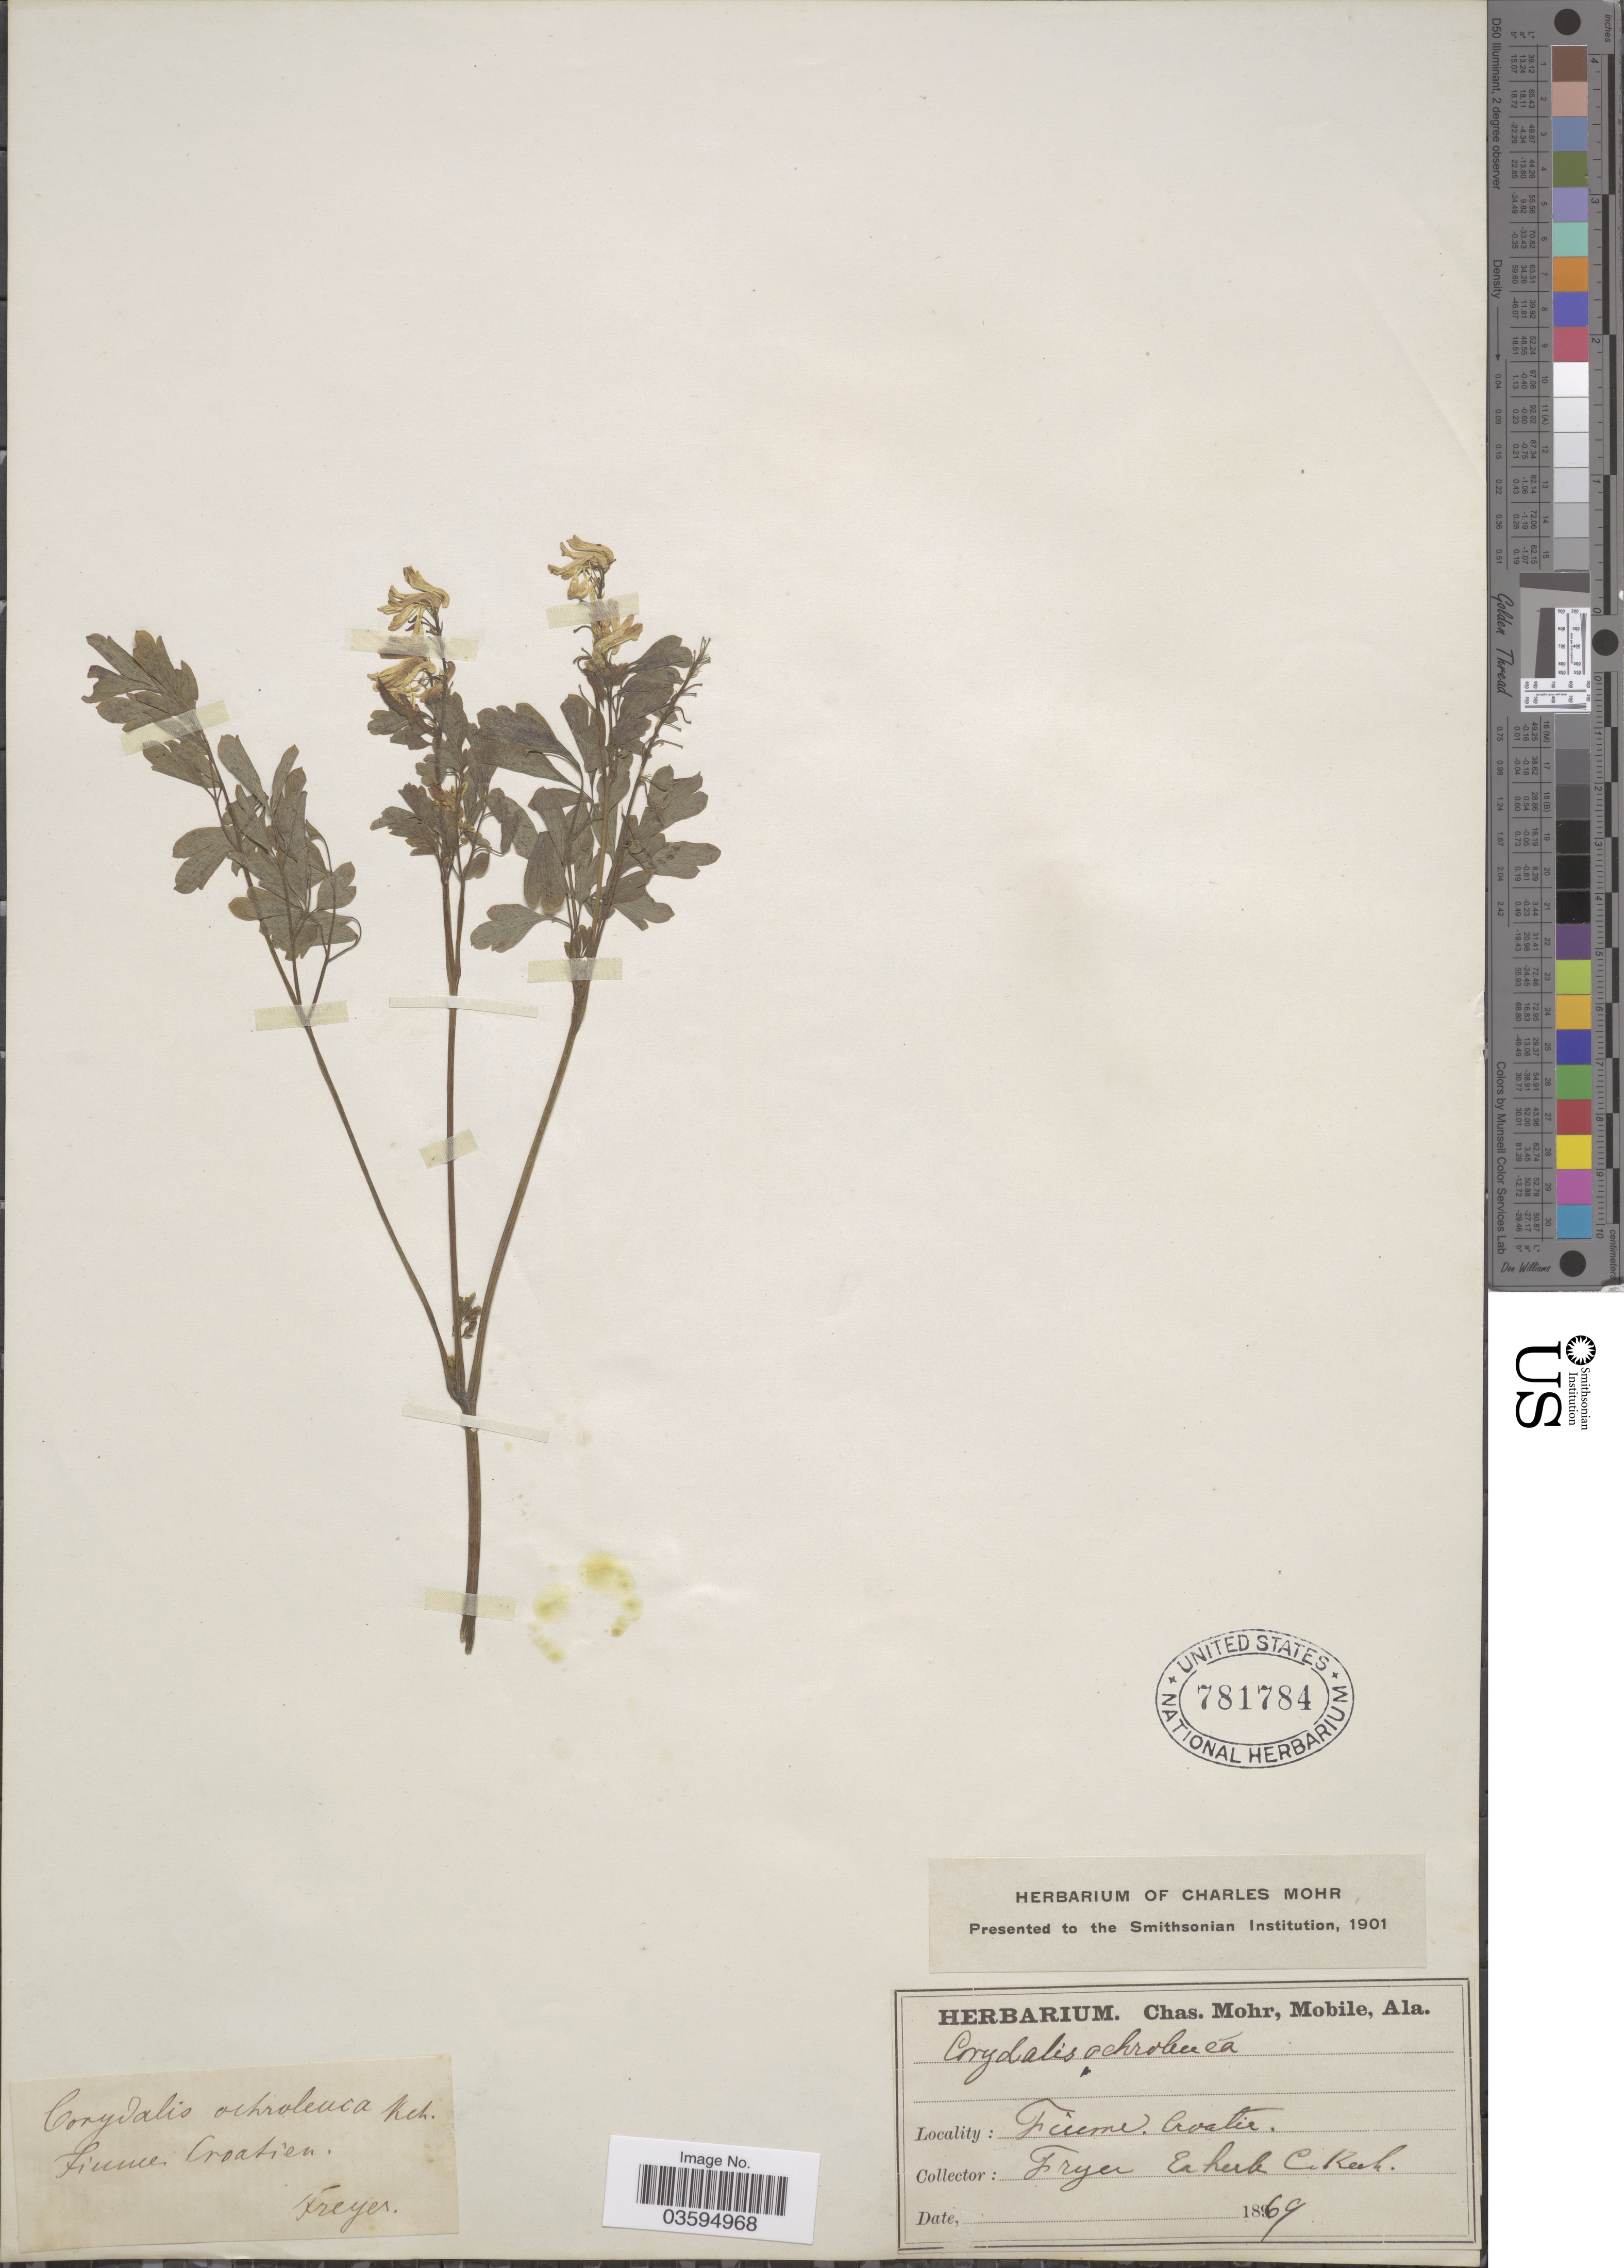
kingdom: Plantae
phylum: Tracheophyta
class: Magnoliopsida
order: Ranunculales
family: Papaveraceae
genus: Corydalis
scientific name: Corydalis ochroleuca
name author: W.D.J. Koch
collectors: -. Freyer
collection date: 1869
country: Croatia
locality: Fiume.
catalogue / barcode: US 781784